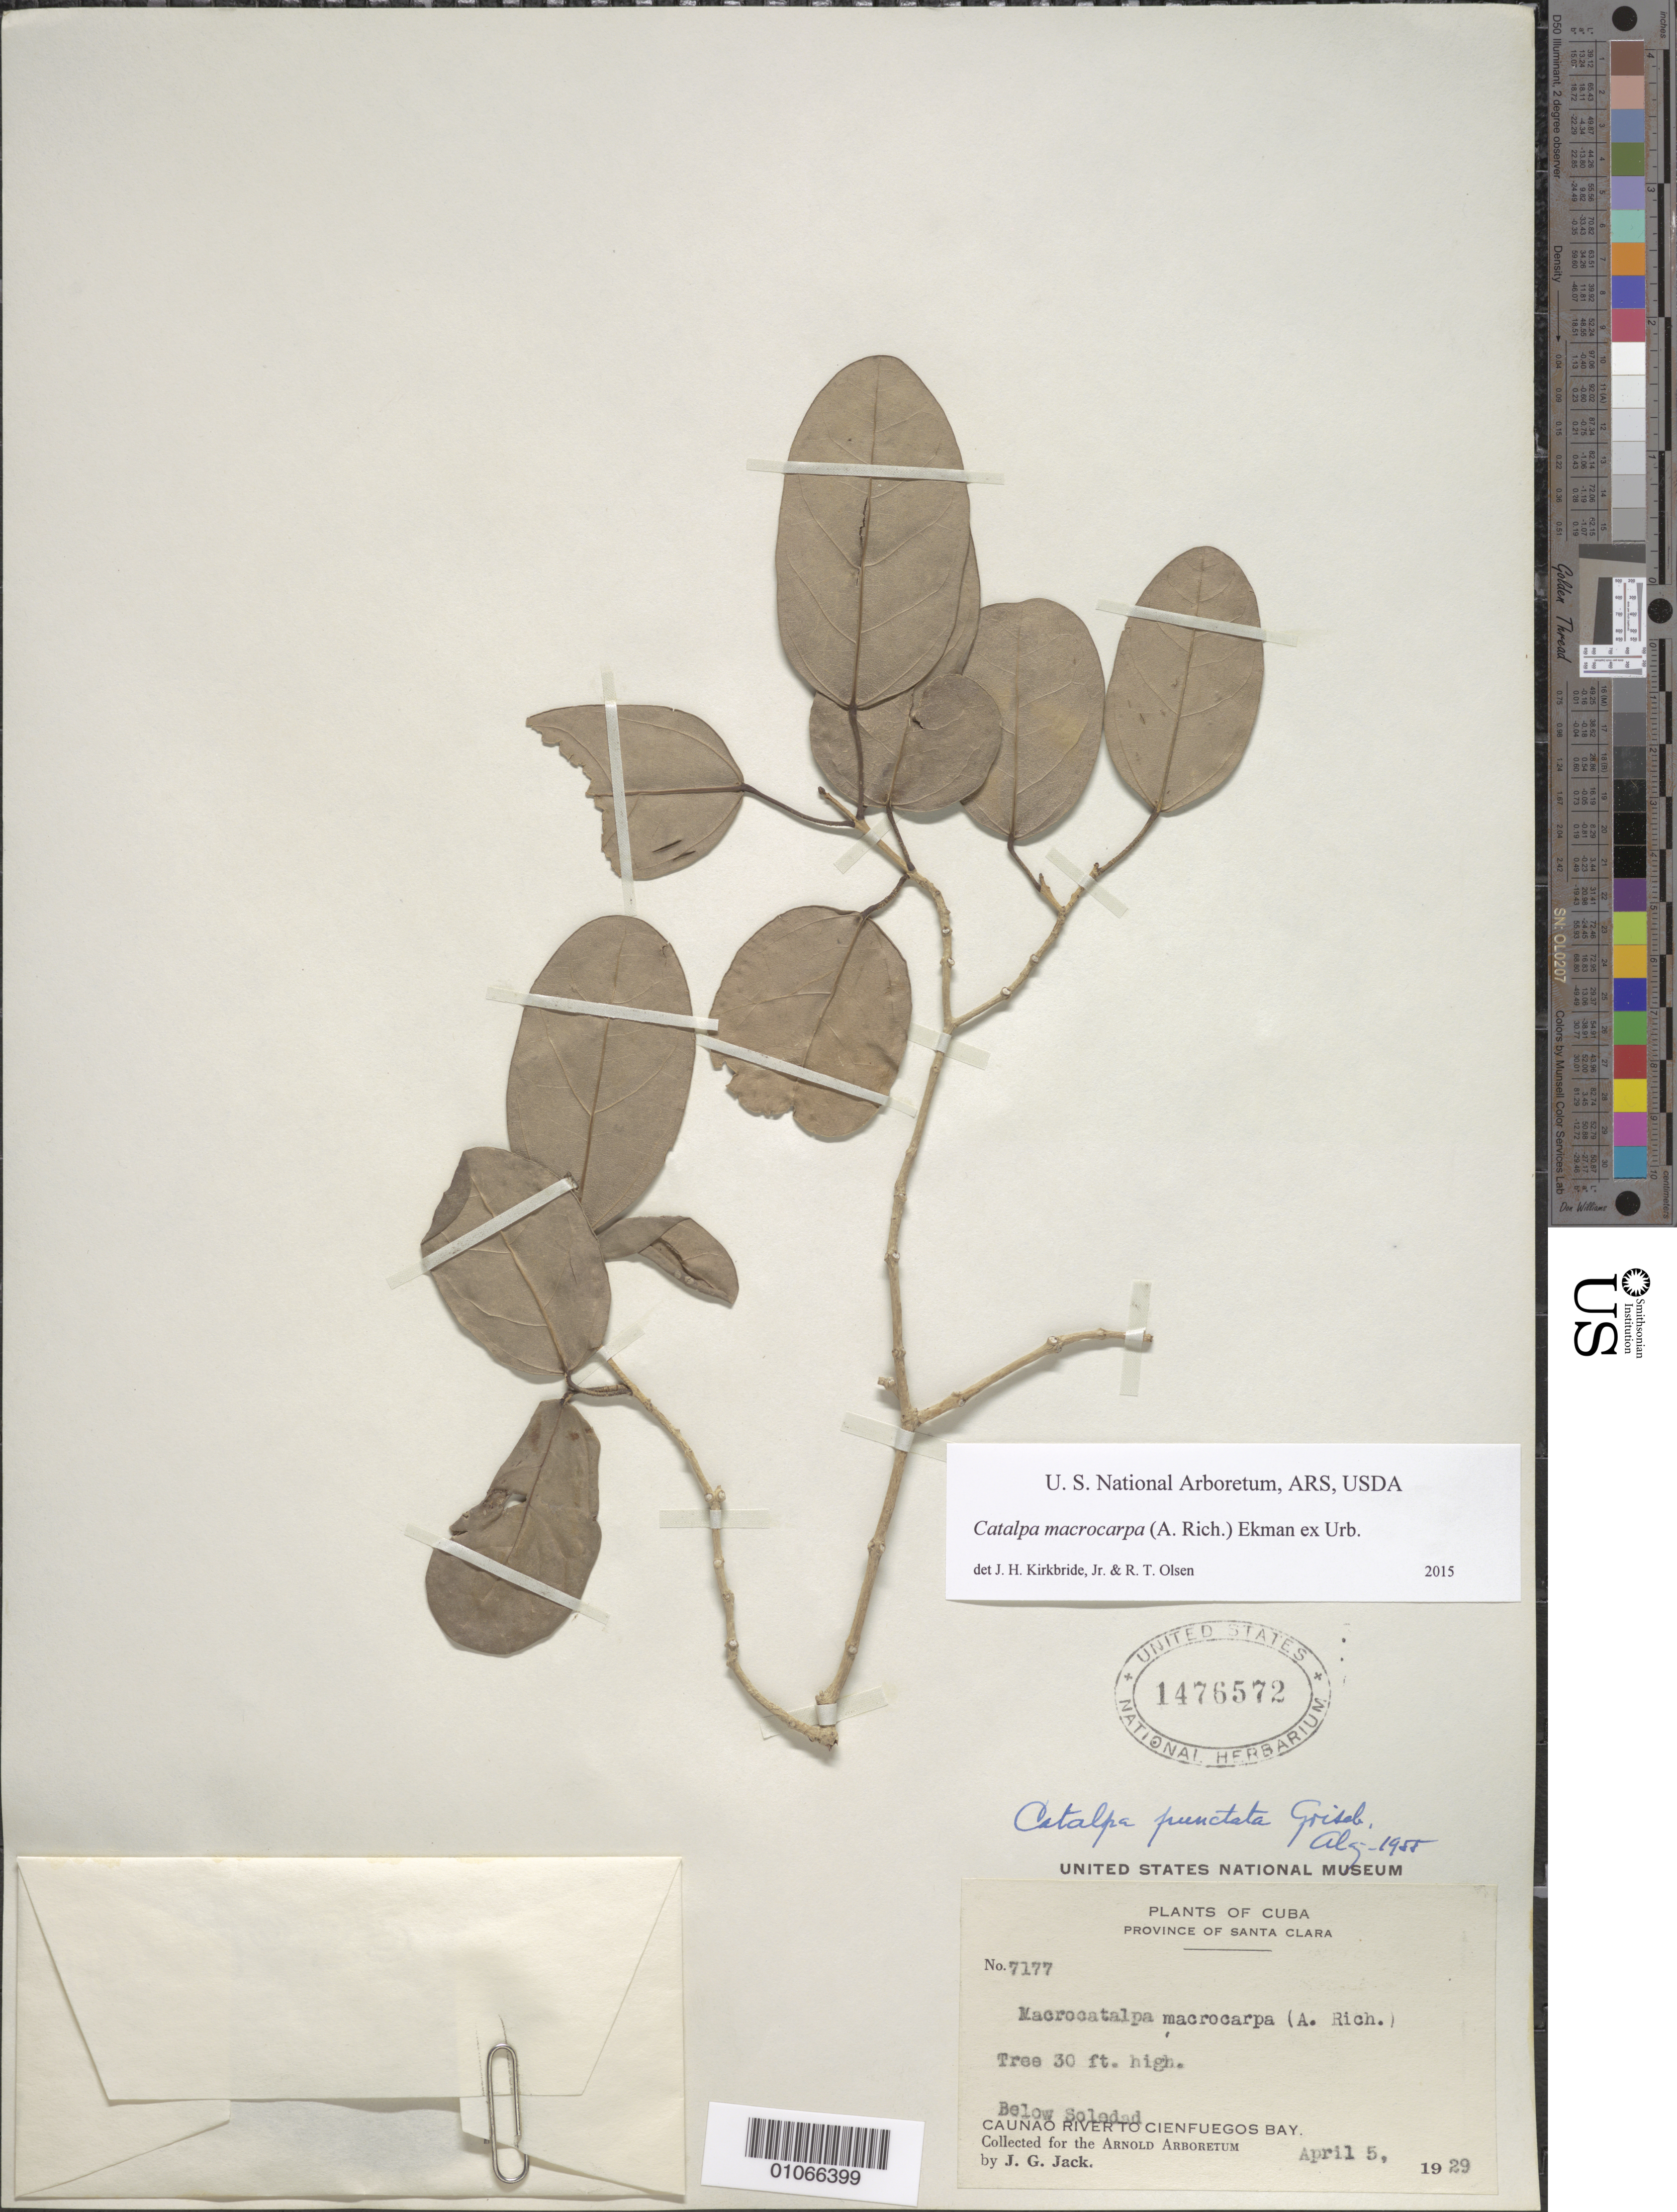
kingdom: Plantae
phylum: Tracheophyta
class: Magnoliopsida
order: Lamiales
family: Bignoniaceae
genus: Catalpa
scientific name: Catalpa punctata Griseb., nom. illeg.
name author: Griseb.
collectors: J. G. Jack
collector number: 7177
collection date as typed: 05 Apr 1929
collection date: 1929-04-05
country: Cuba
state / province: Cienfuegos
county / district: Santa Clara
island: Cuba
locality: Caunao River to Cienfuegos Bay, below Soledad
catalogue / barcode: US 1476572